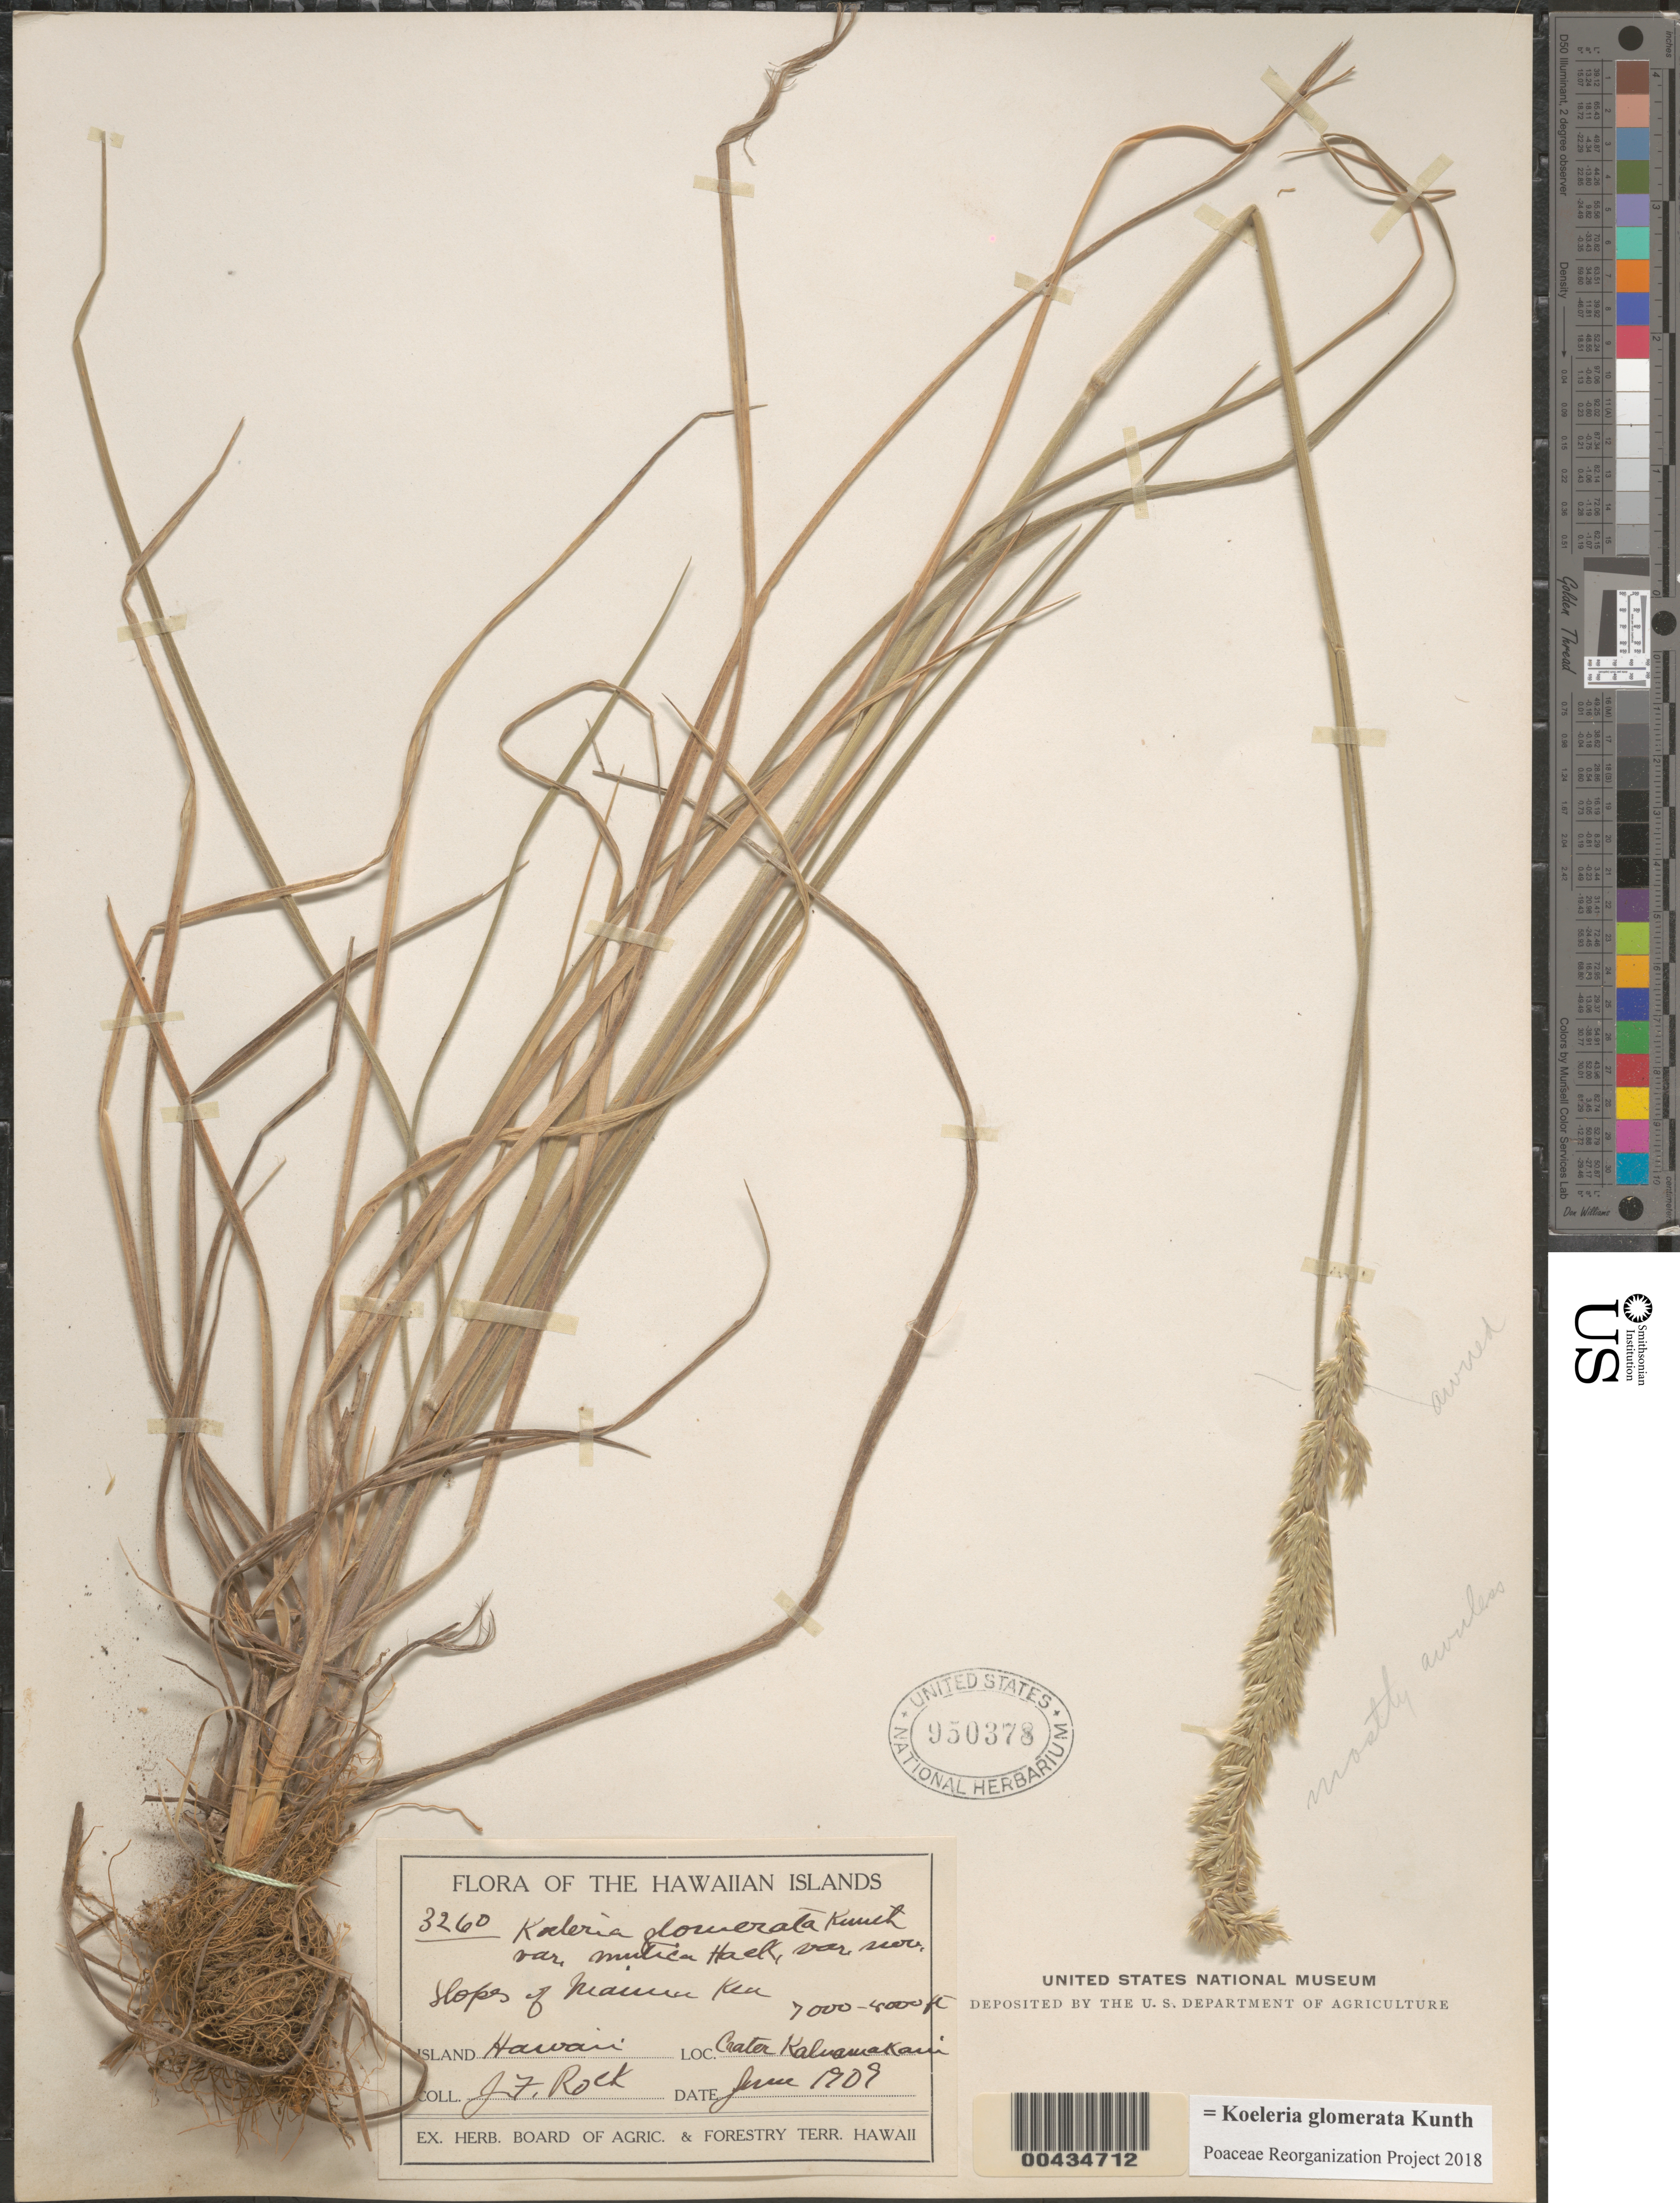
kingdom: Plantae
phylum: Tracheophyta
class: Liliopsida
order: Poales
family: Poaceae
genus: Koeleria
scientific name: Koeleria glomerata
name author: Kunth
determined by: Poaceae Reorganization Project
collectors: J. F. Rock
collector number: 3260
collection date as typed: Jun 1909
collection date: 1909-06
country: United States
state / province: Hawaii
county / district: Hawaii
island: Hawaii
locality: slopes of Mauna Kea, Crater Kaluamakani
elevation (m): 2134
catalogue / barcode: US 950378